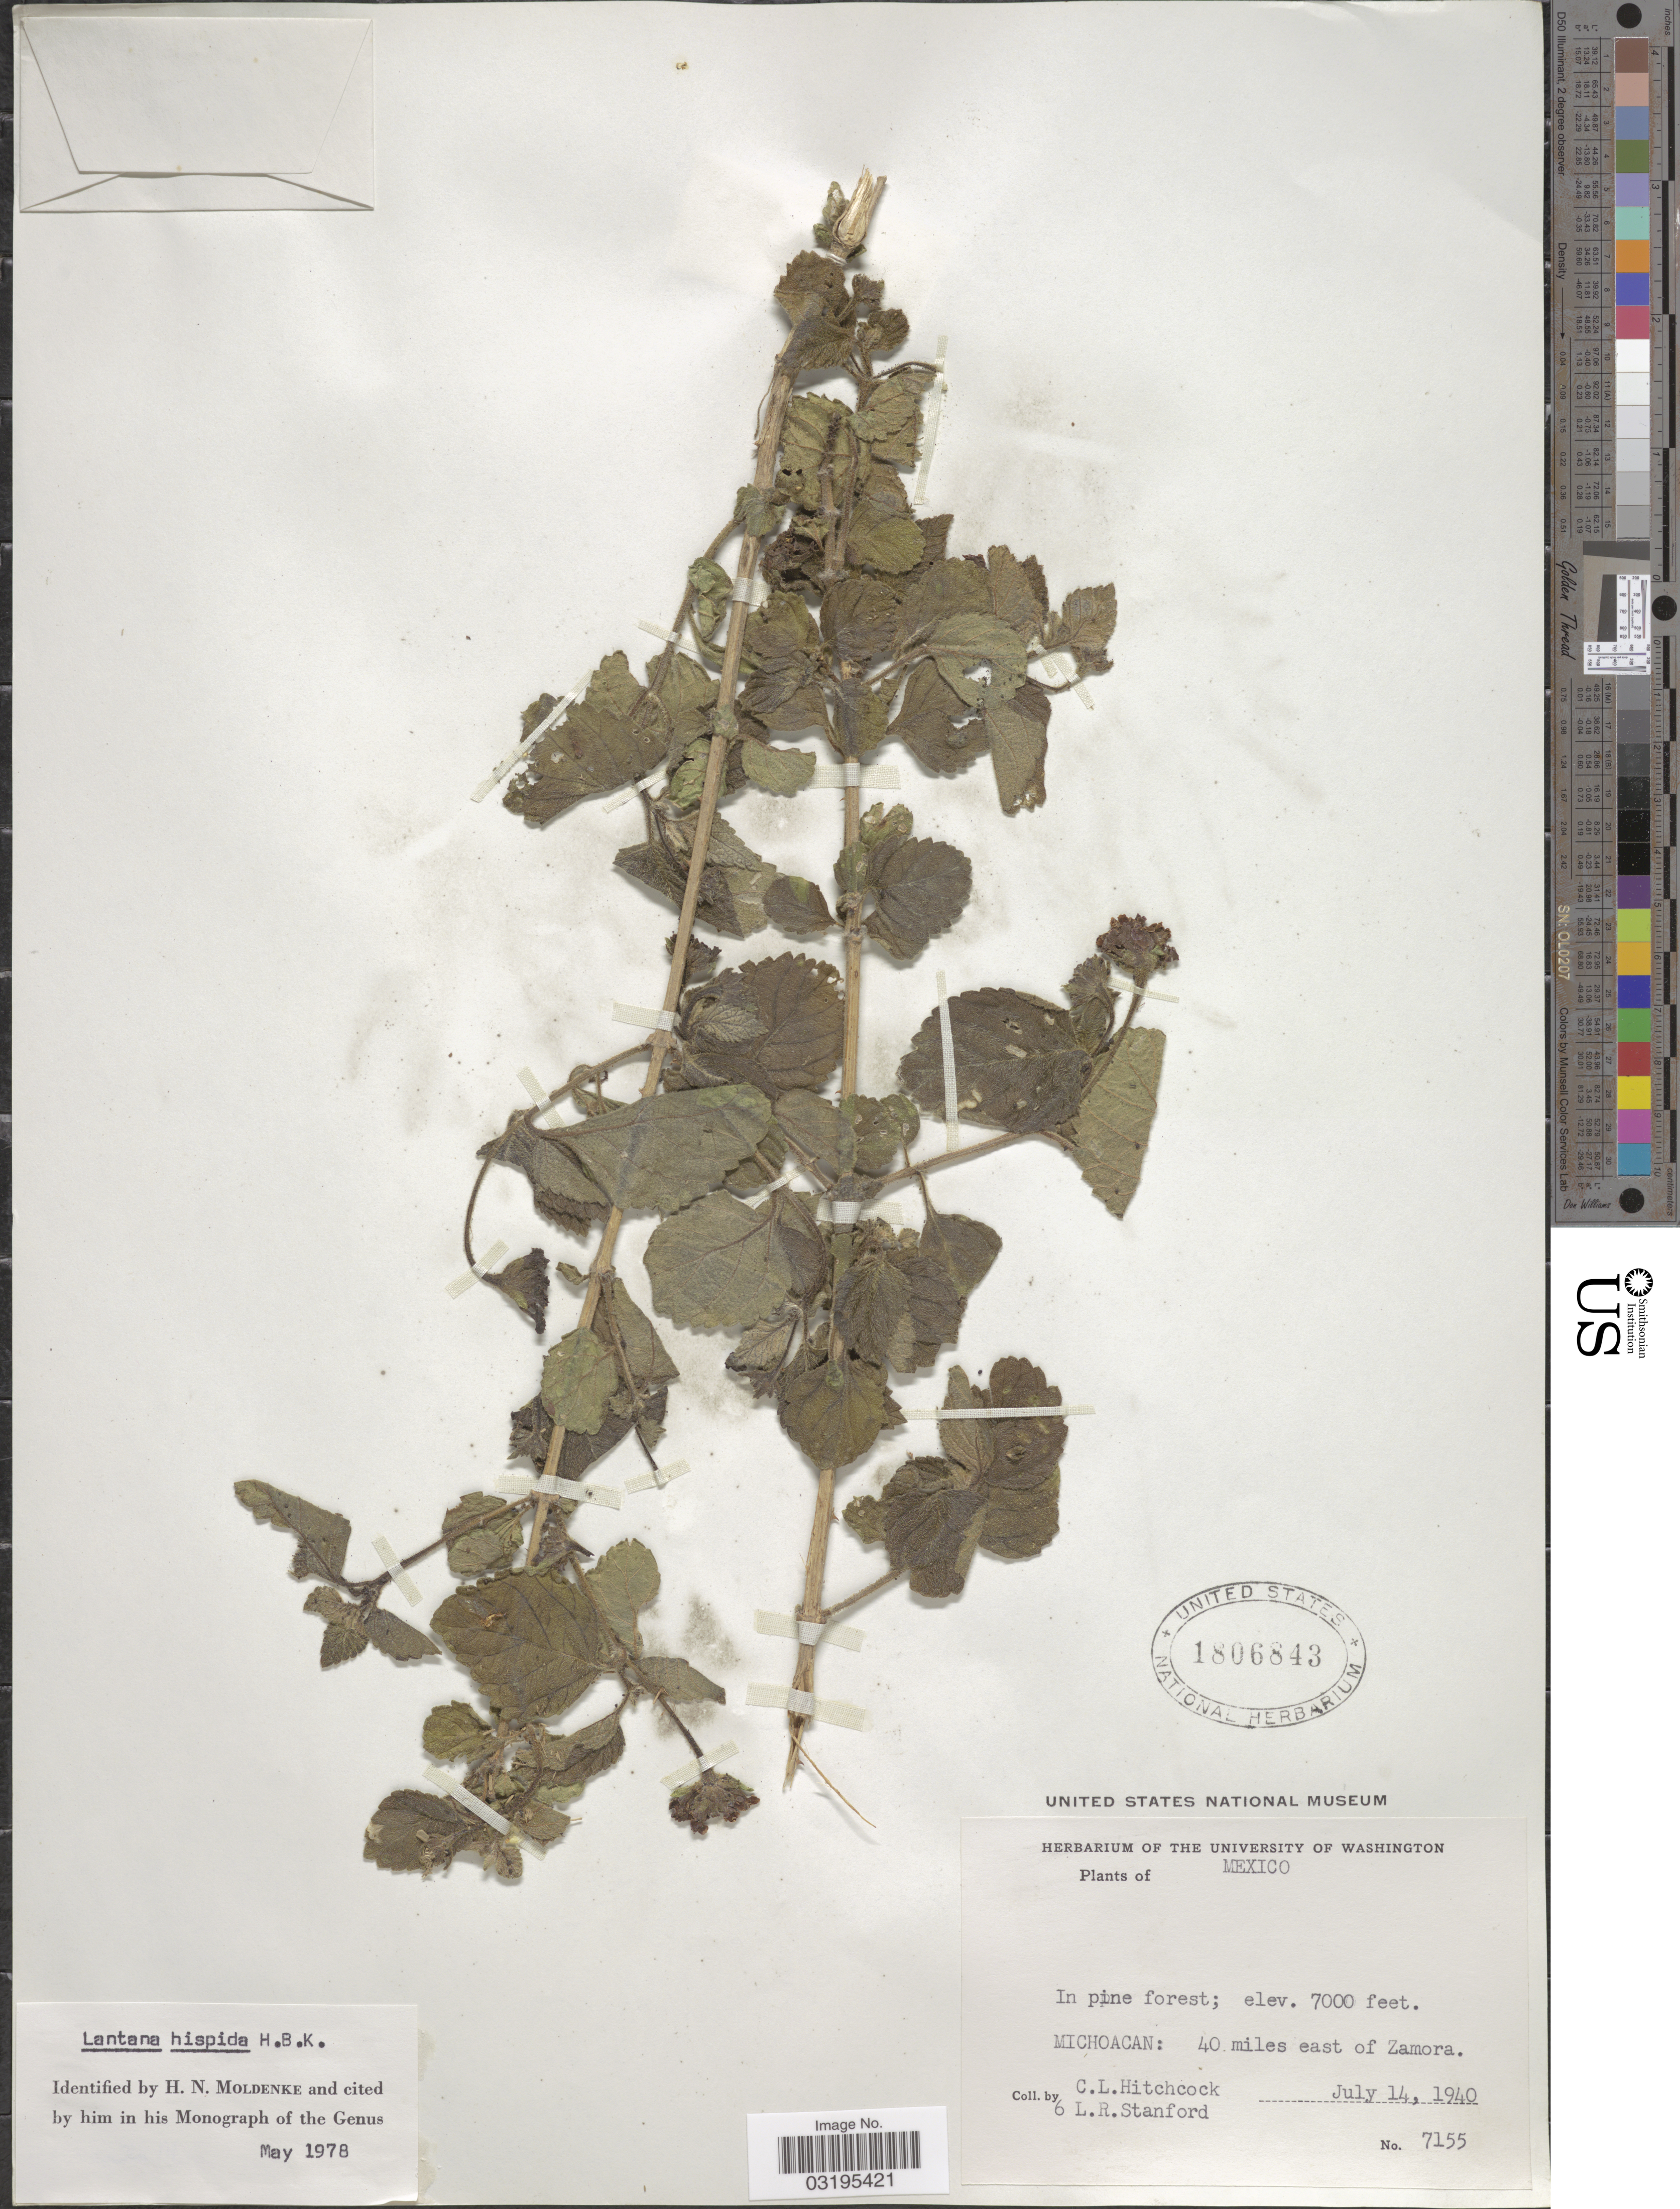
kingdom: Plantae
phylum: Tracheophyta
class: Magnoliopsida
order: Lamiales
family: Verbenaceae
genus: Lantana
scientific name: Lantana hispida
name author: Kunth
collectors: C. L. Hitchcock & L. R. Stanford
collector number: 7155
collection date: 1940-07-14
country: Mexico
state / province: Michoacán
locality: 40 miles east of Zamora.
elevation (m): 2134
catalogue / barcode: US 1806843